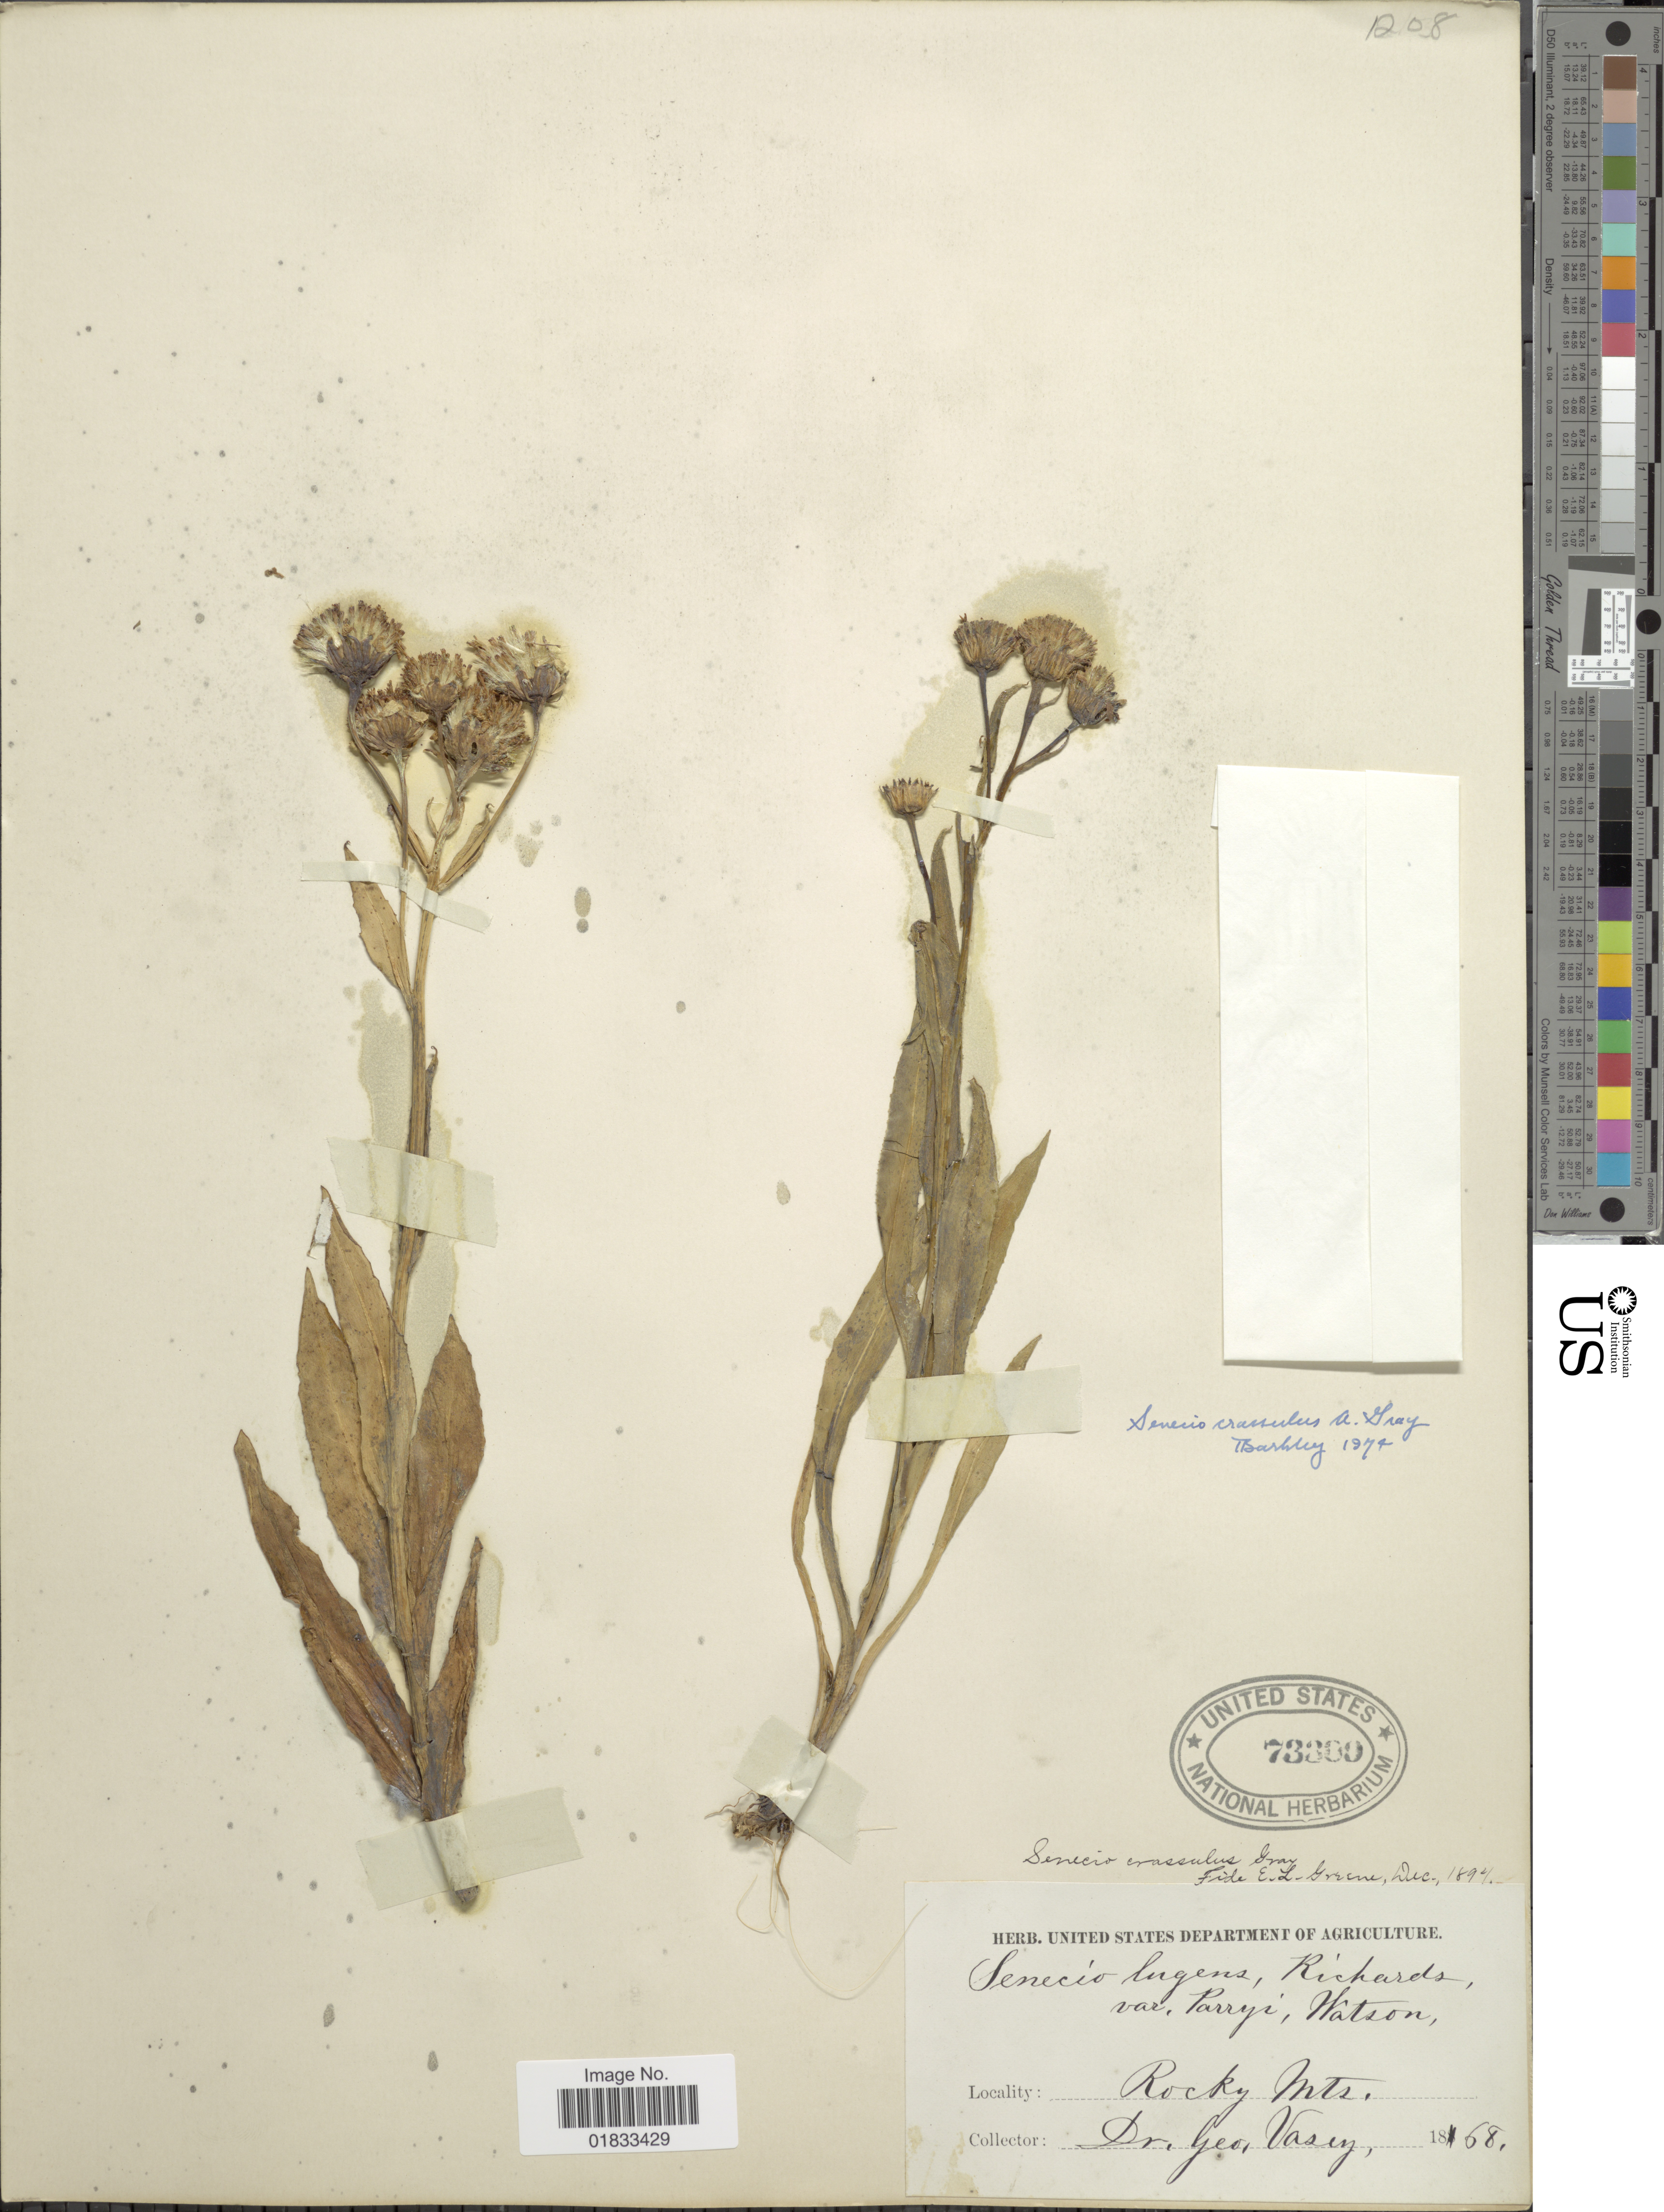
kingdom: Plantae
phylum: Tracheophyta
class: Magnoliopsida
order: Asterales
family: Asteraceae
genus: Senecio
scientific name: Senecio crassulus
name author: A. Gray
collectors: G. Vasey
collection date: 1868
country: United States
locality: Rocky Mts.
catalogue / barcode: US 73300